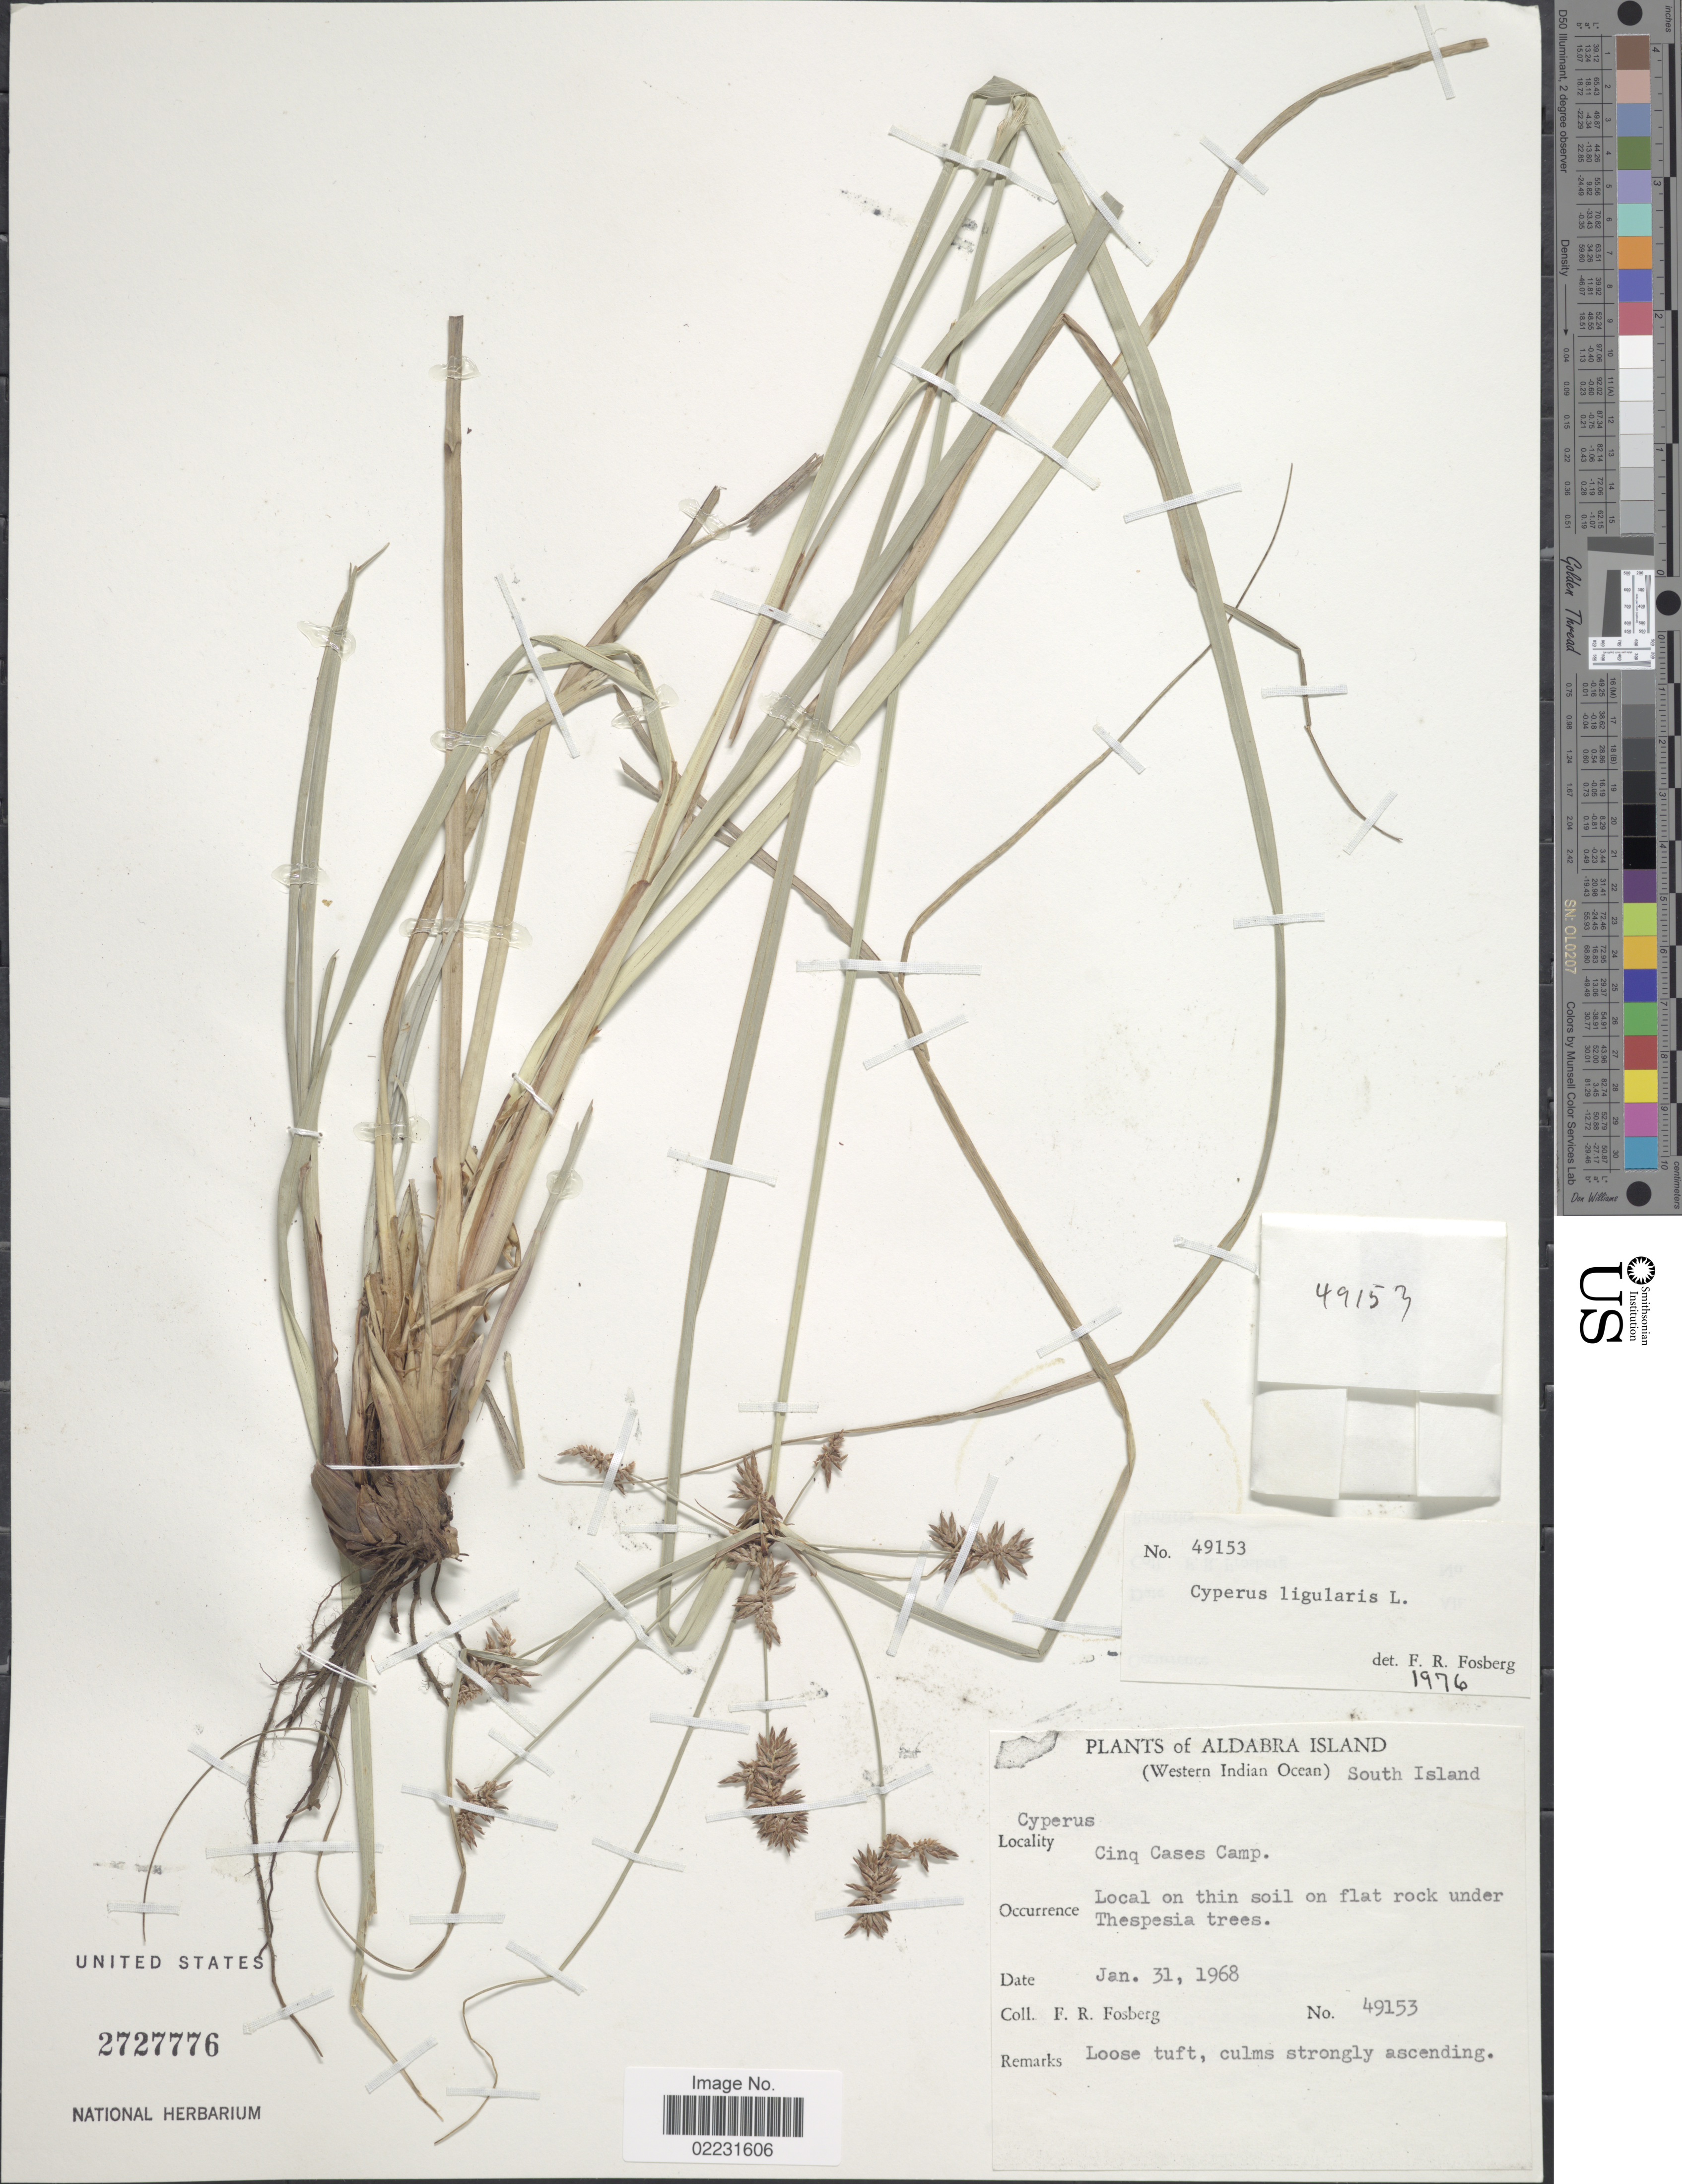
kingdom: Plantae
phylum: Tracheophyta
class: Liliopsida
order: Poales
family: Cyperaceae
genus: Cyperus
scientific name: Cyperus ligularis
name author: L.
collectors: F. R. Fosberg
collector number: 49153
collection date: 1968-01-31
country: Seychelles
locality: Aldabra Island, Western Indian Ocean, South Island, Cinq Cases Camp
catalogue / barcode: US 2727776